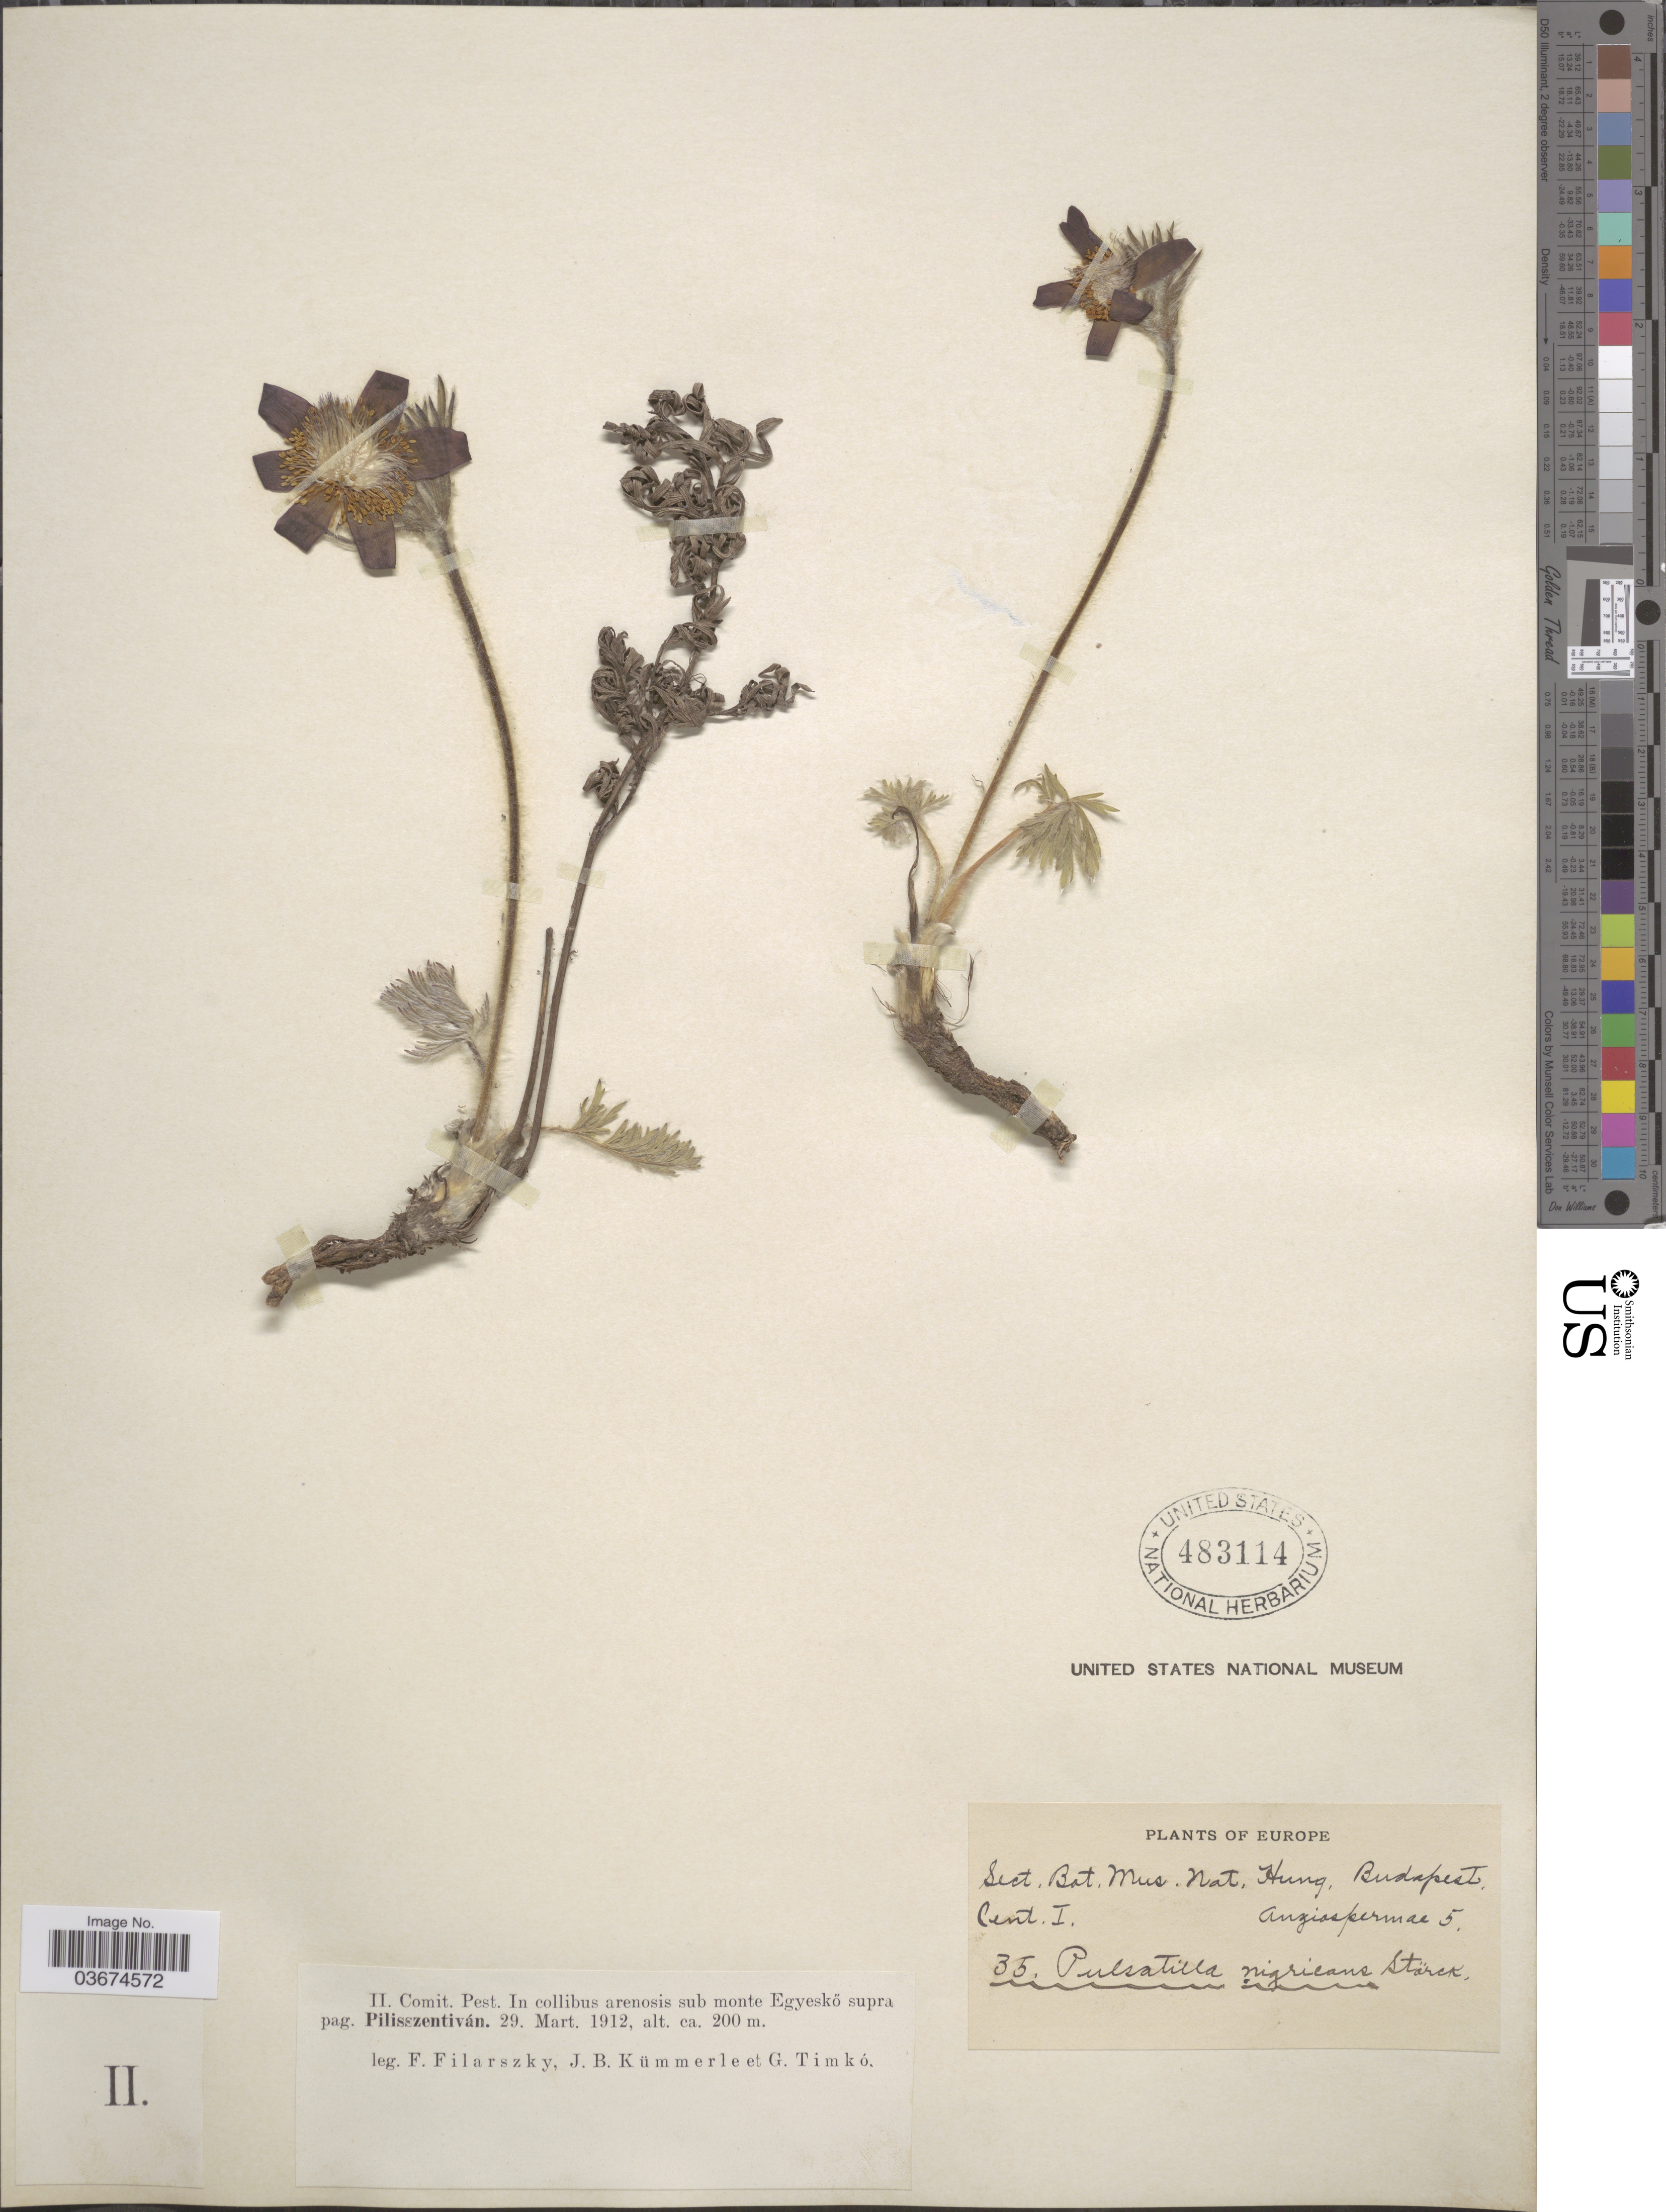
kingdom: Plantae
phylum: Tracheophyta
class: Magnoliopsida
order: Ranunculales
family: Ranunculaceae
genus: Pulsatilla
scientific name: Pulsatilla nigricans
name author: Storck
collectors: F. Filarszky, J. Kummerle & G. Timko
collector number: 35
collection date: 1912-03-29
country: Hungary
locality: Europe. Comit. Pest. In collibus arenosis sub monte Egyeskö supra pag. Pilisszentiván.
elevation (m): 200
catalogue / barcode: US 483114